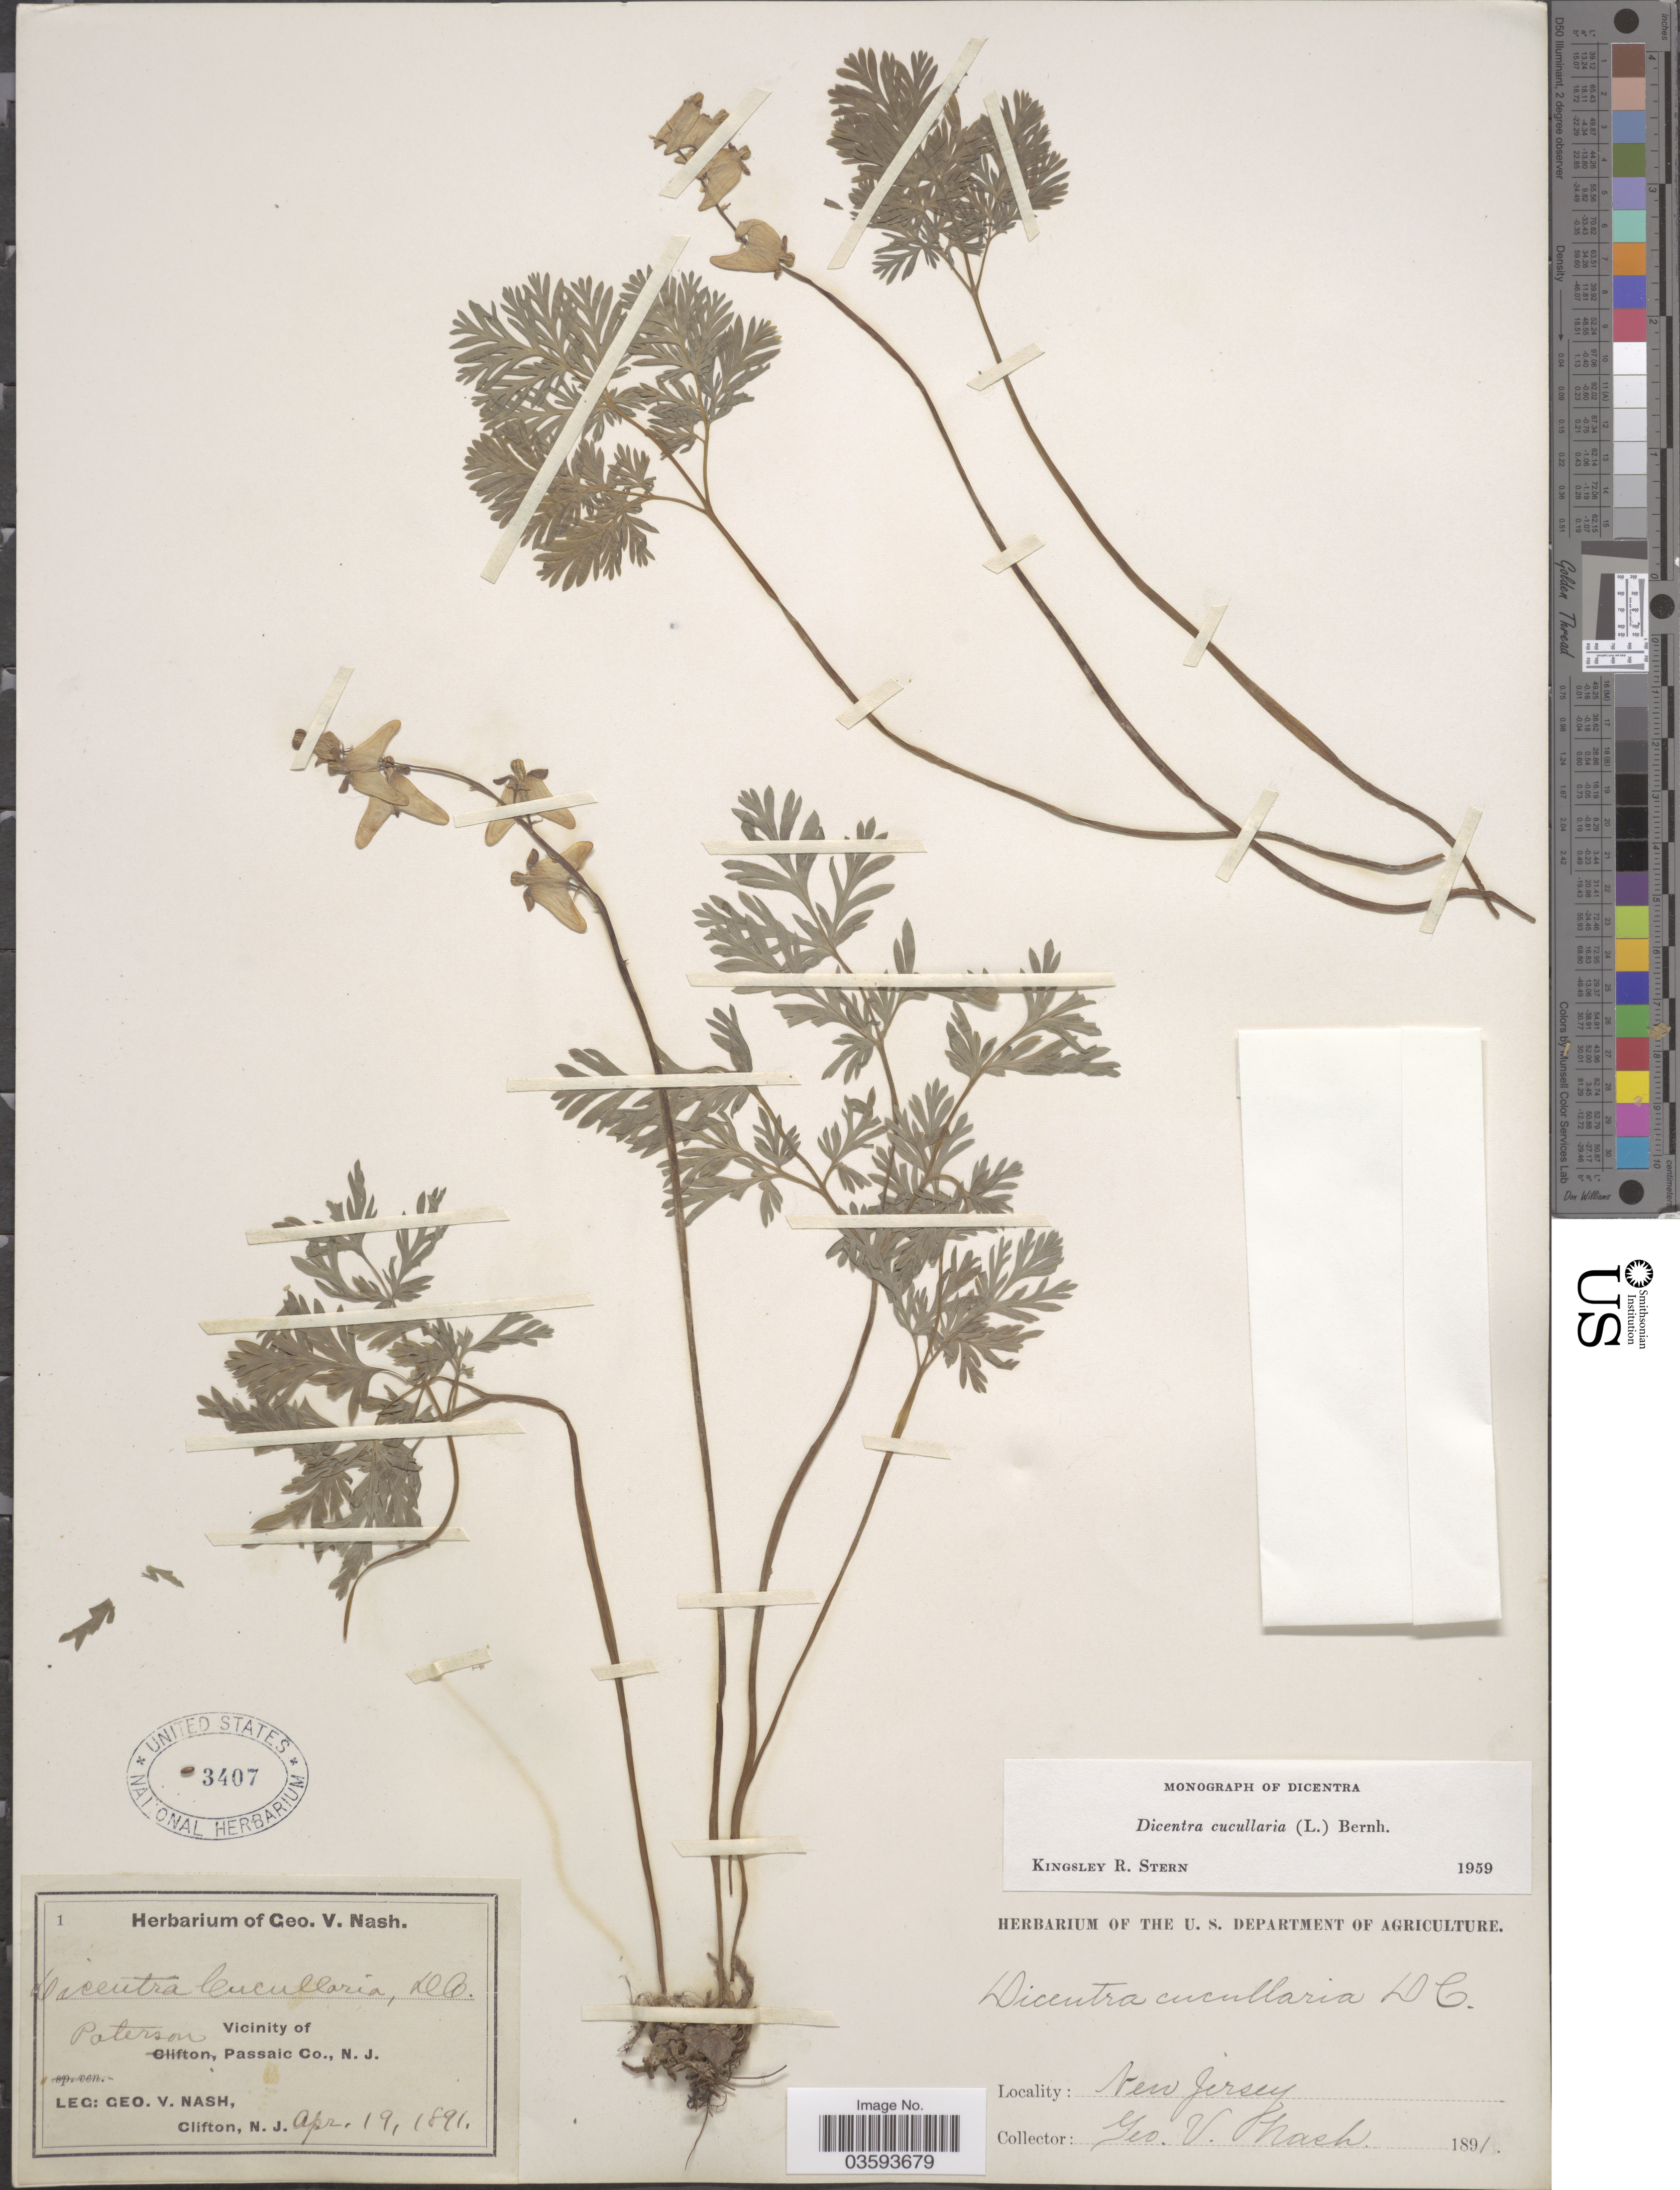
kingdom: Plantae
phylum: Tracheophyta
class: Magnoliopsida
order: Ranunculales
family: Papaveraceae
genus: Dicentra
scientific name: Dicentra cucullaria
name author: (L.) Bernh.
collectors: G. V. Nash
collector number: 1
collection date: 1891-04-19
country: United States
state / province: New Jersey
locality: Vicinity of Paterson, Passaic Co.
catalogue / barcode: US 3407